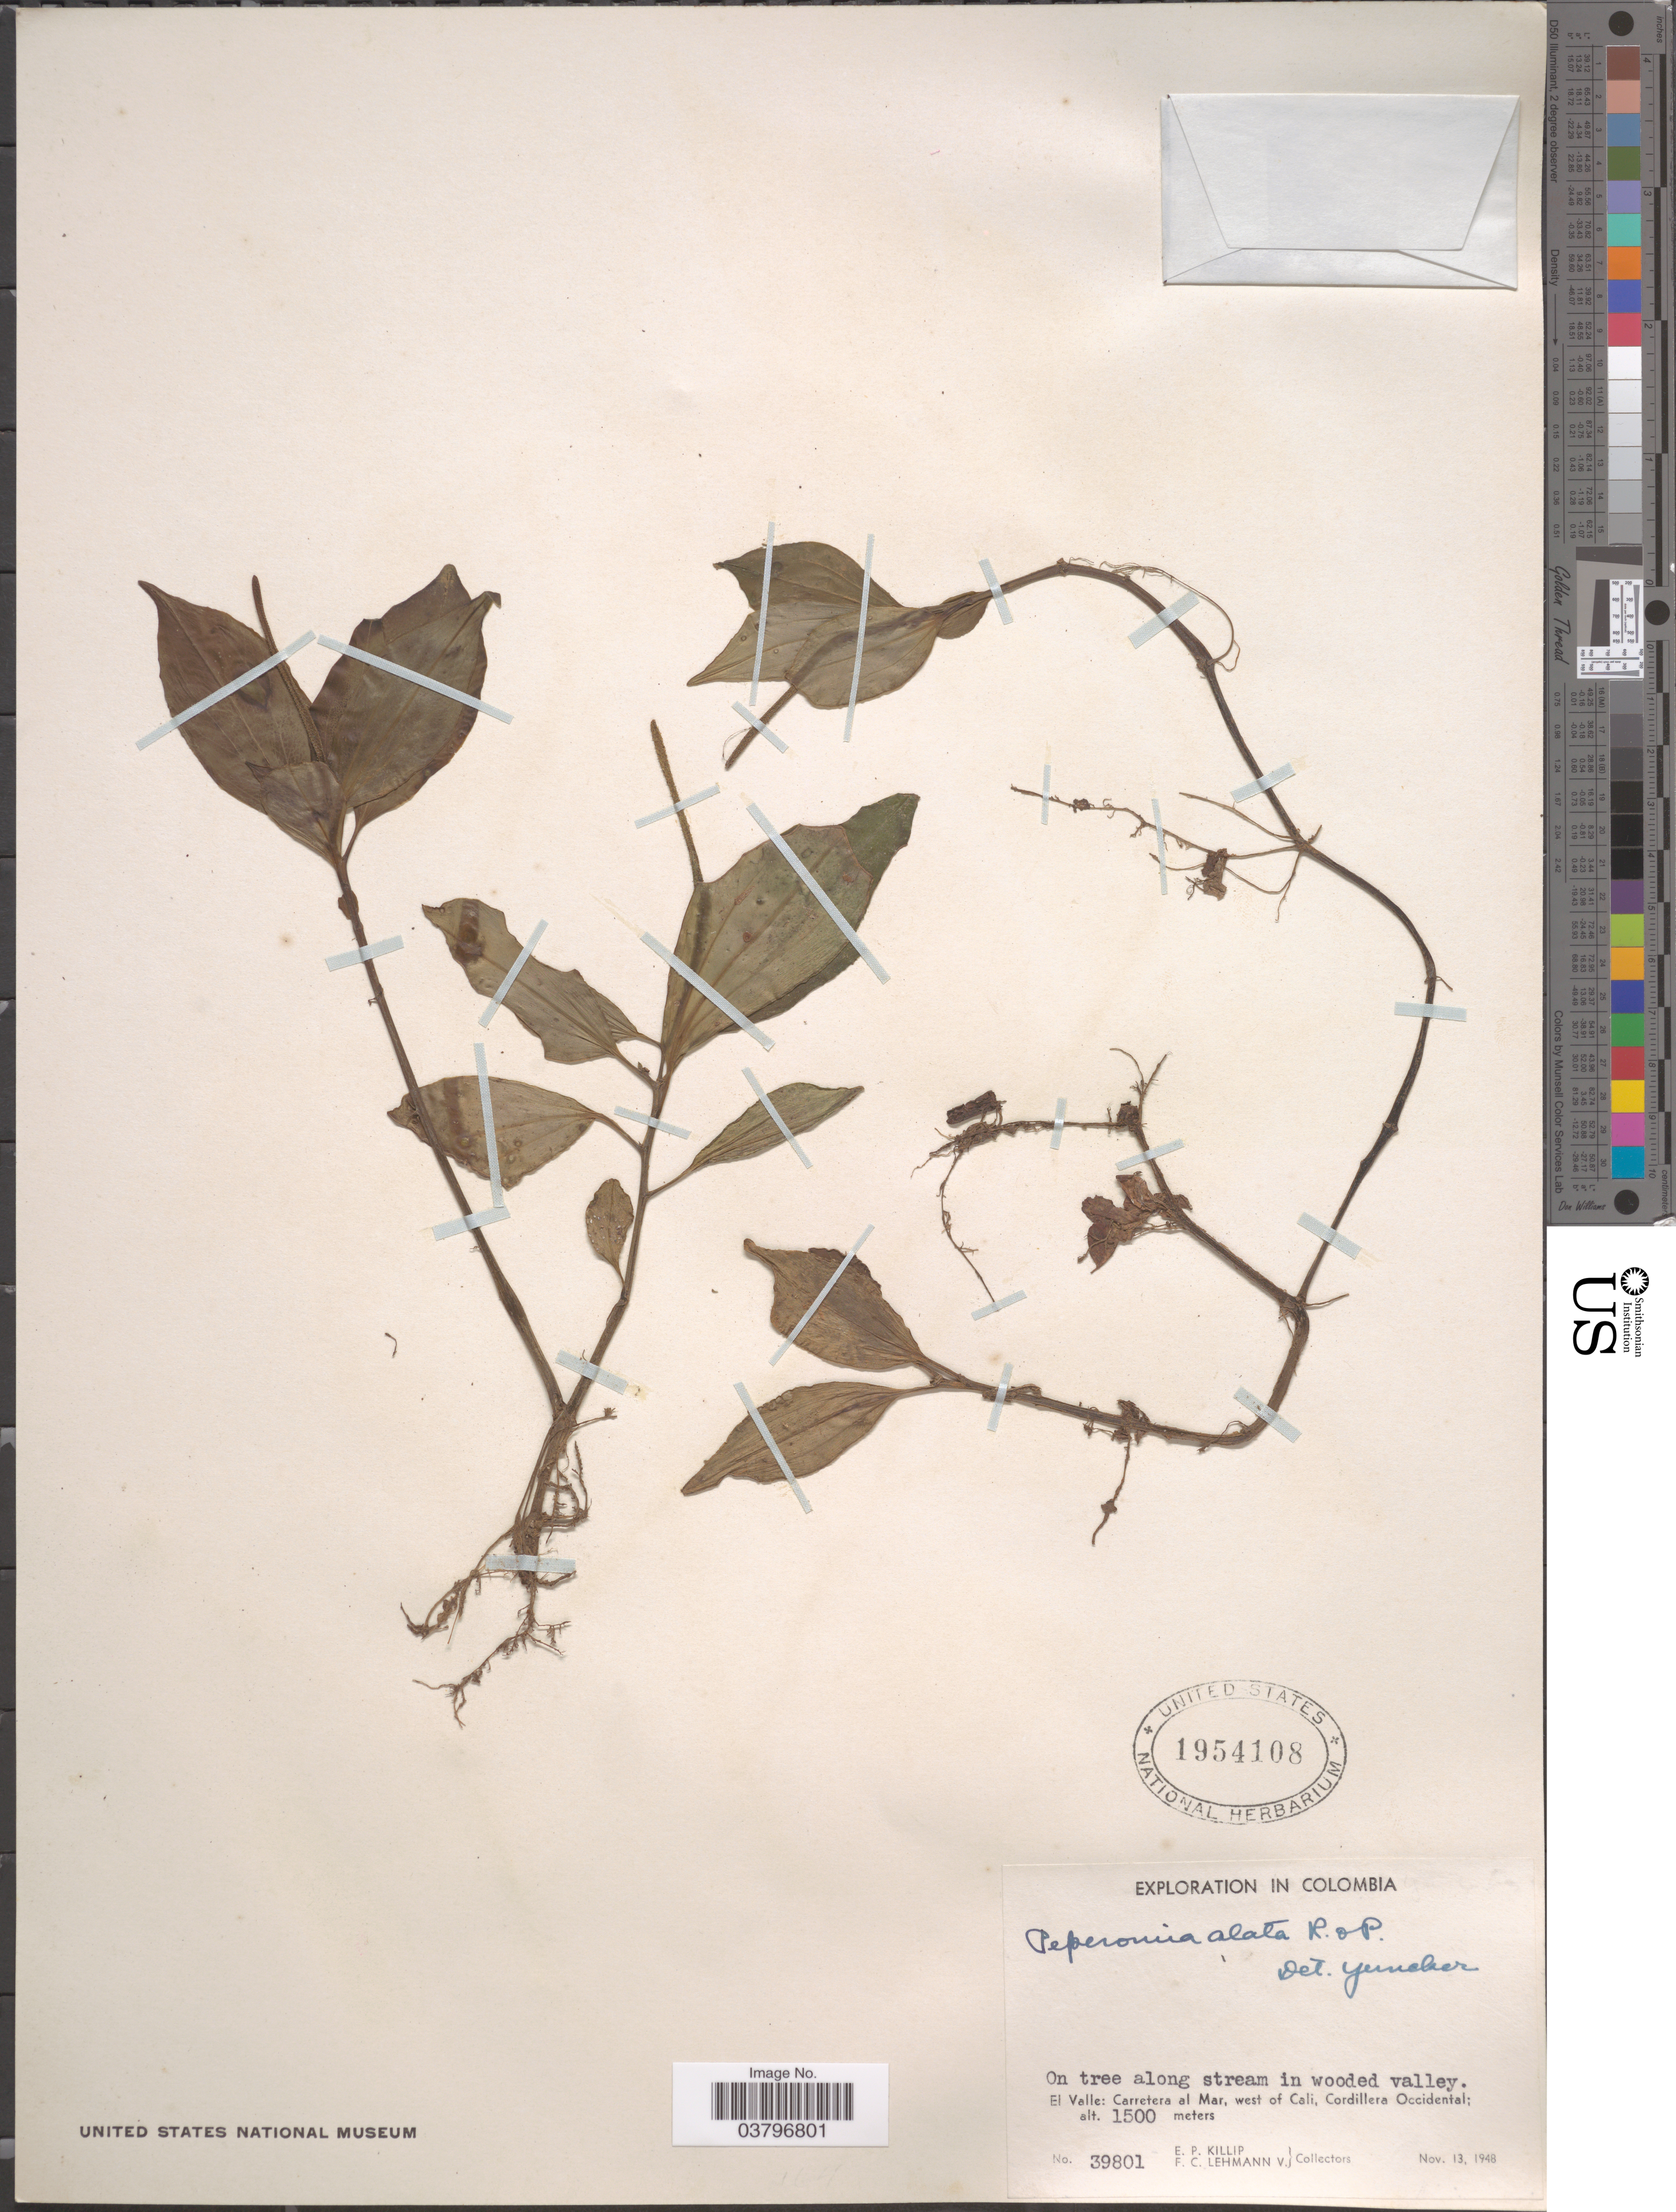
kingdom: Plantae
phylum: Tracheophyta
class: Magnoliopsida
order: Piperales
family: Piperaceae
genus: Peperomia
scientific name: Peperomia alata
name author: Ruiz & Pav.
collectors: E. P. Killip & F. Lehmann v.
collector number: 39801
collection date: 1948-11-13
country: Colombia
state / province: Valle del Cauca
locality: El Valle: Carretera al Mar, west of Cali, Cordillera Occidental.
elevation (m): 1500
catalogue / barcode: US 1954108